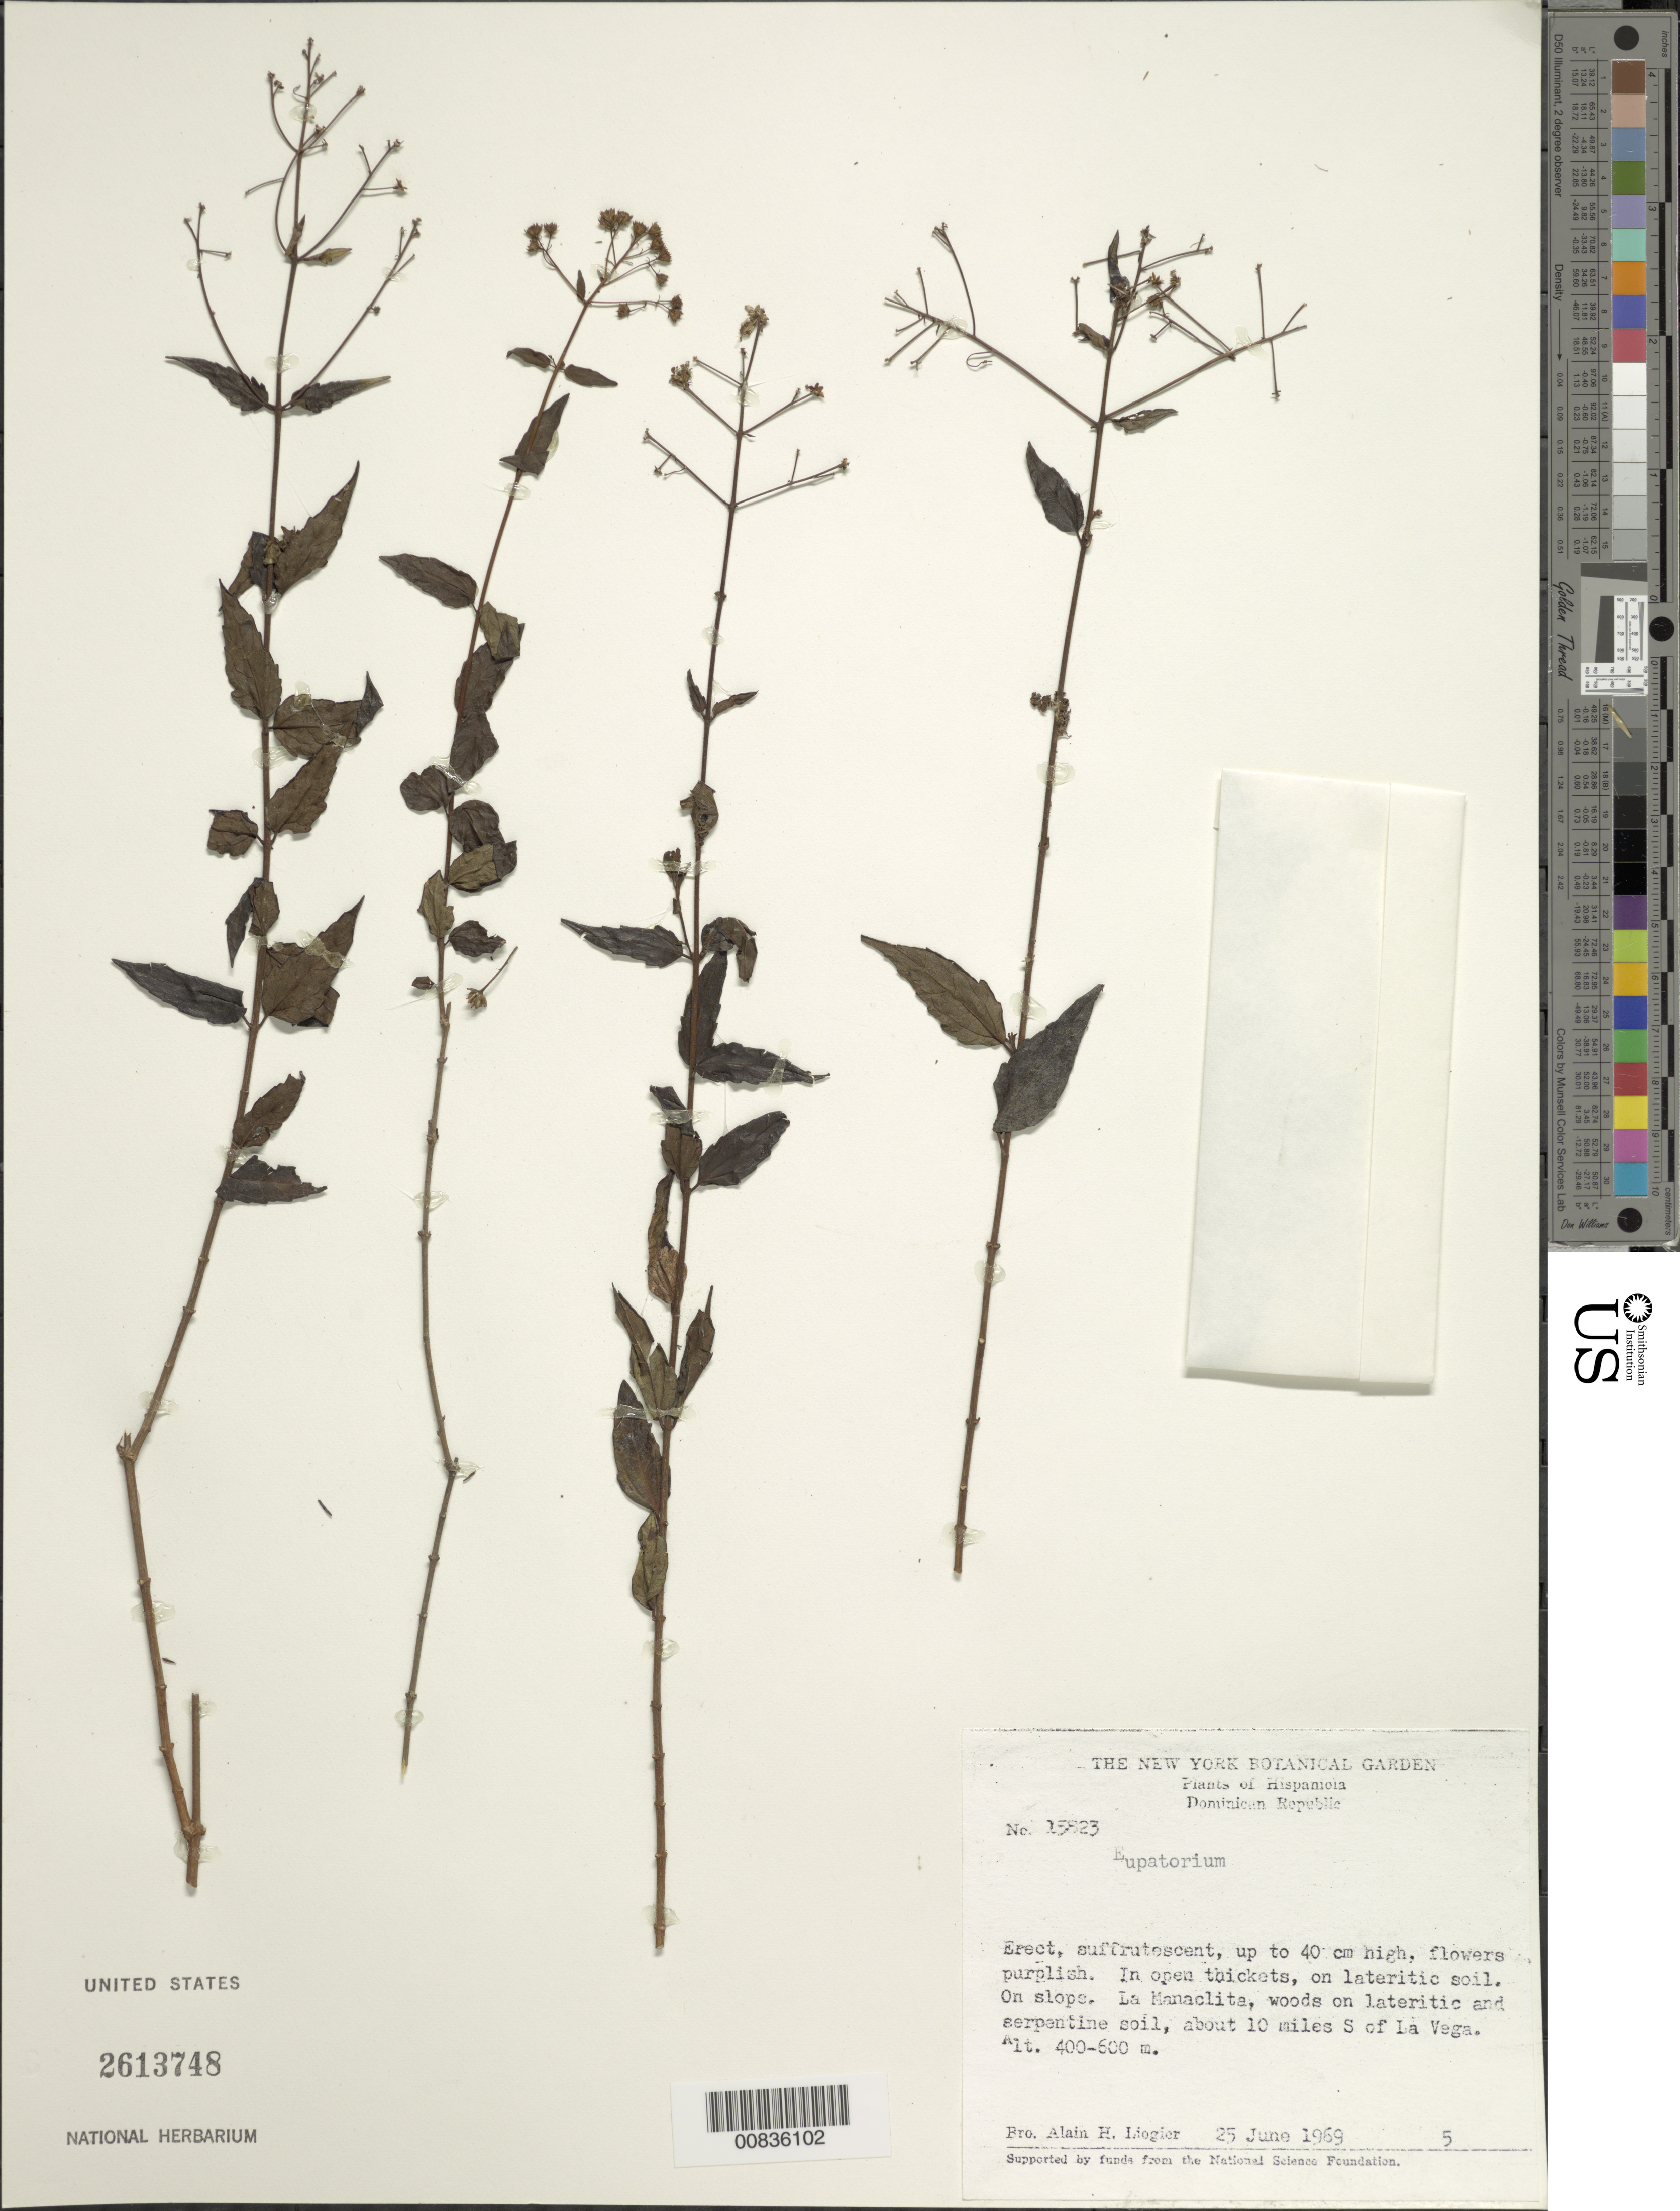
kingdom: Plantae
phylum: Tracheophyta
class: Magnoliopsida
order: Asterales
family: Asteraceae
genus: Koanophyllon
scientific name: Koanophyllon gracilipes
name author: (Urb.) R.M. King & H. Rob.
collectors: A. H. Liogier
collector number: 15823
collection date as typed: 25 Jun 1969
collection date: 1969-06-25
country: Dominican Republic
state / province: La Vega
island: Hispaniola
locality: La Manaclite, about 10 miles S of La Vega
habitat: In open thickets in woods on slope on lateritic serpentine soil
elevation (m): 400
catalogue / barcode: US 2613748